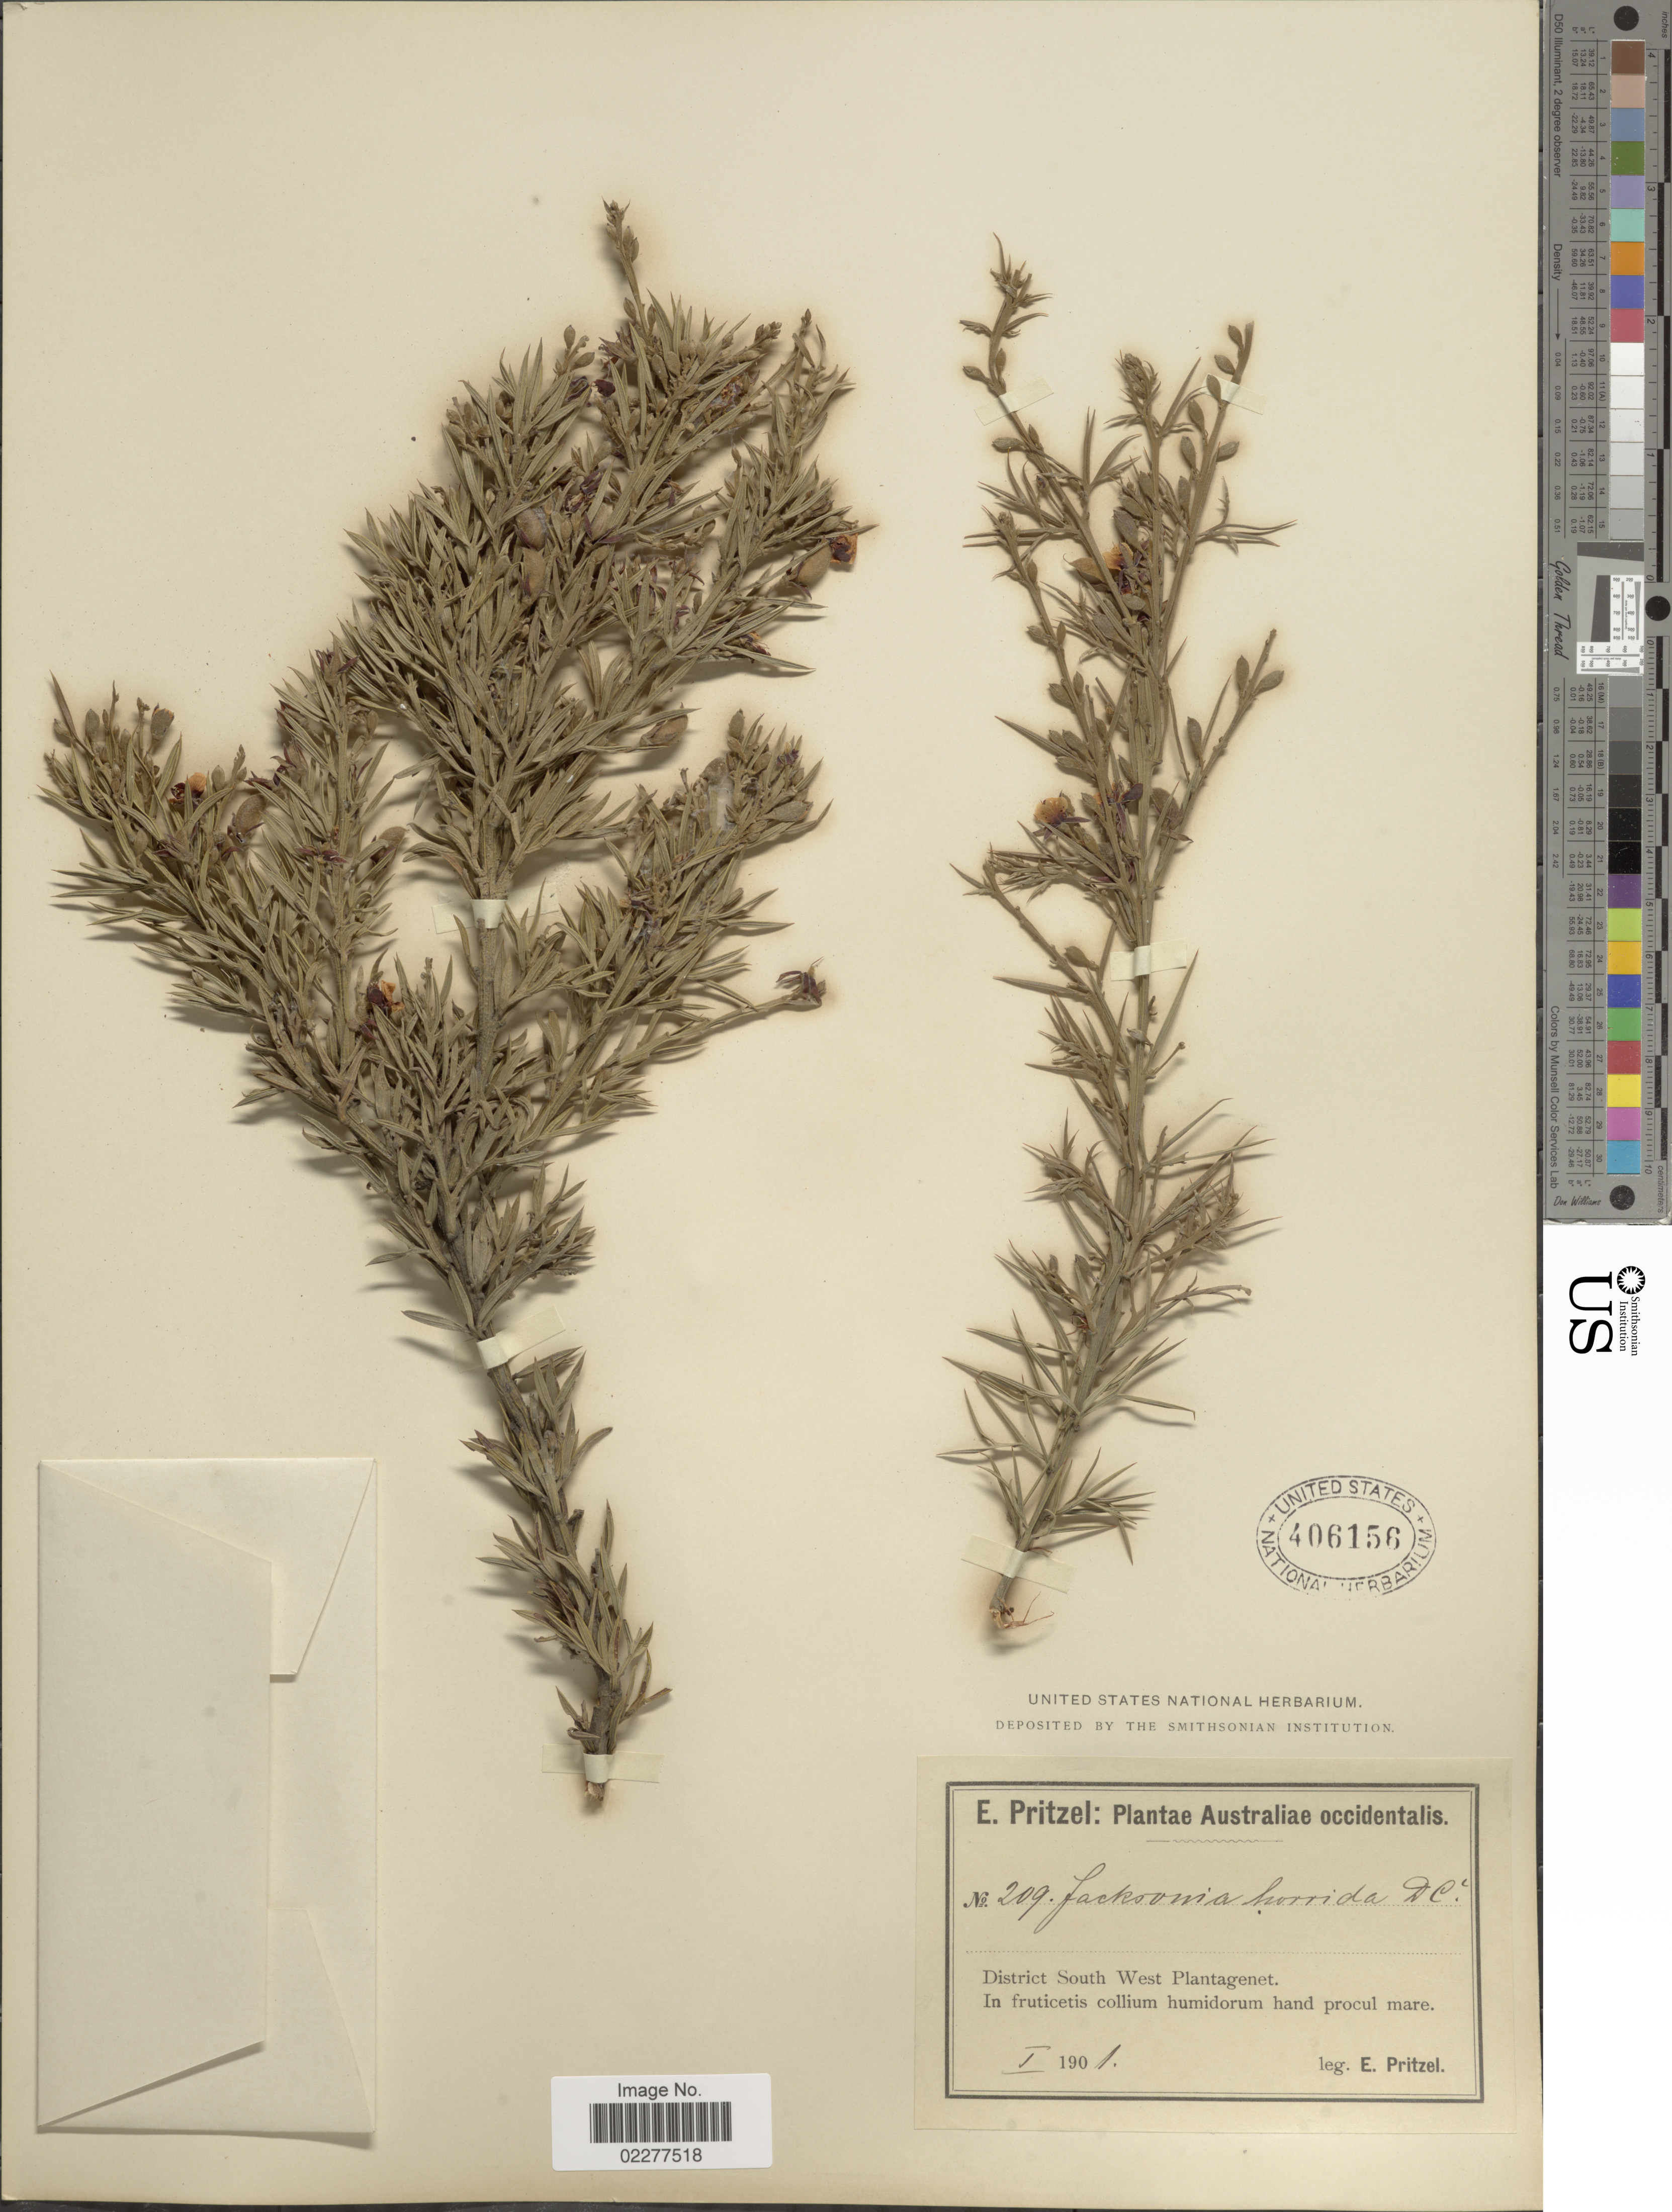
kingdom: Plantae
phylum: Tracheophyta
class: Magnoliopsida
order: Fabales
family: Fabaceae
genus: Jacksonia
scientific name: Jacksonia horrida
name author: DC.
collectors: E. G. Pritzel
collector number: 209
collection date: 1901-01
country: Australia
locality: Australiae occidentalis, District South West Plantagenet. In fruticetis collium humidorum hand procul mare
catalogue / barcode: US 406156